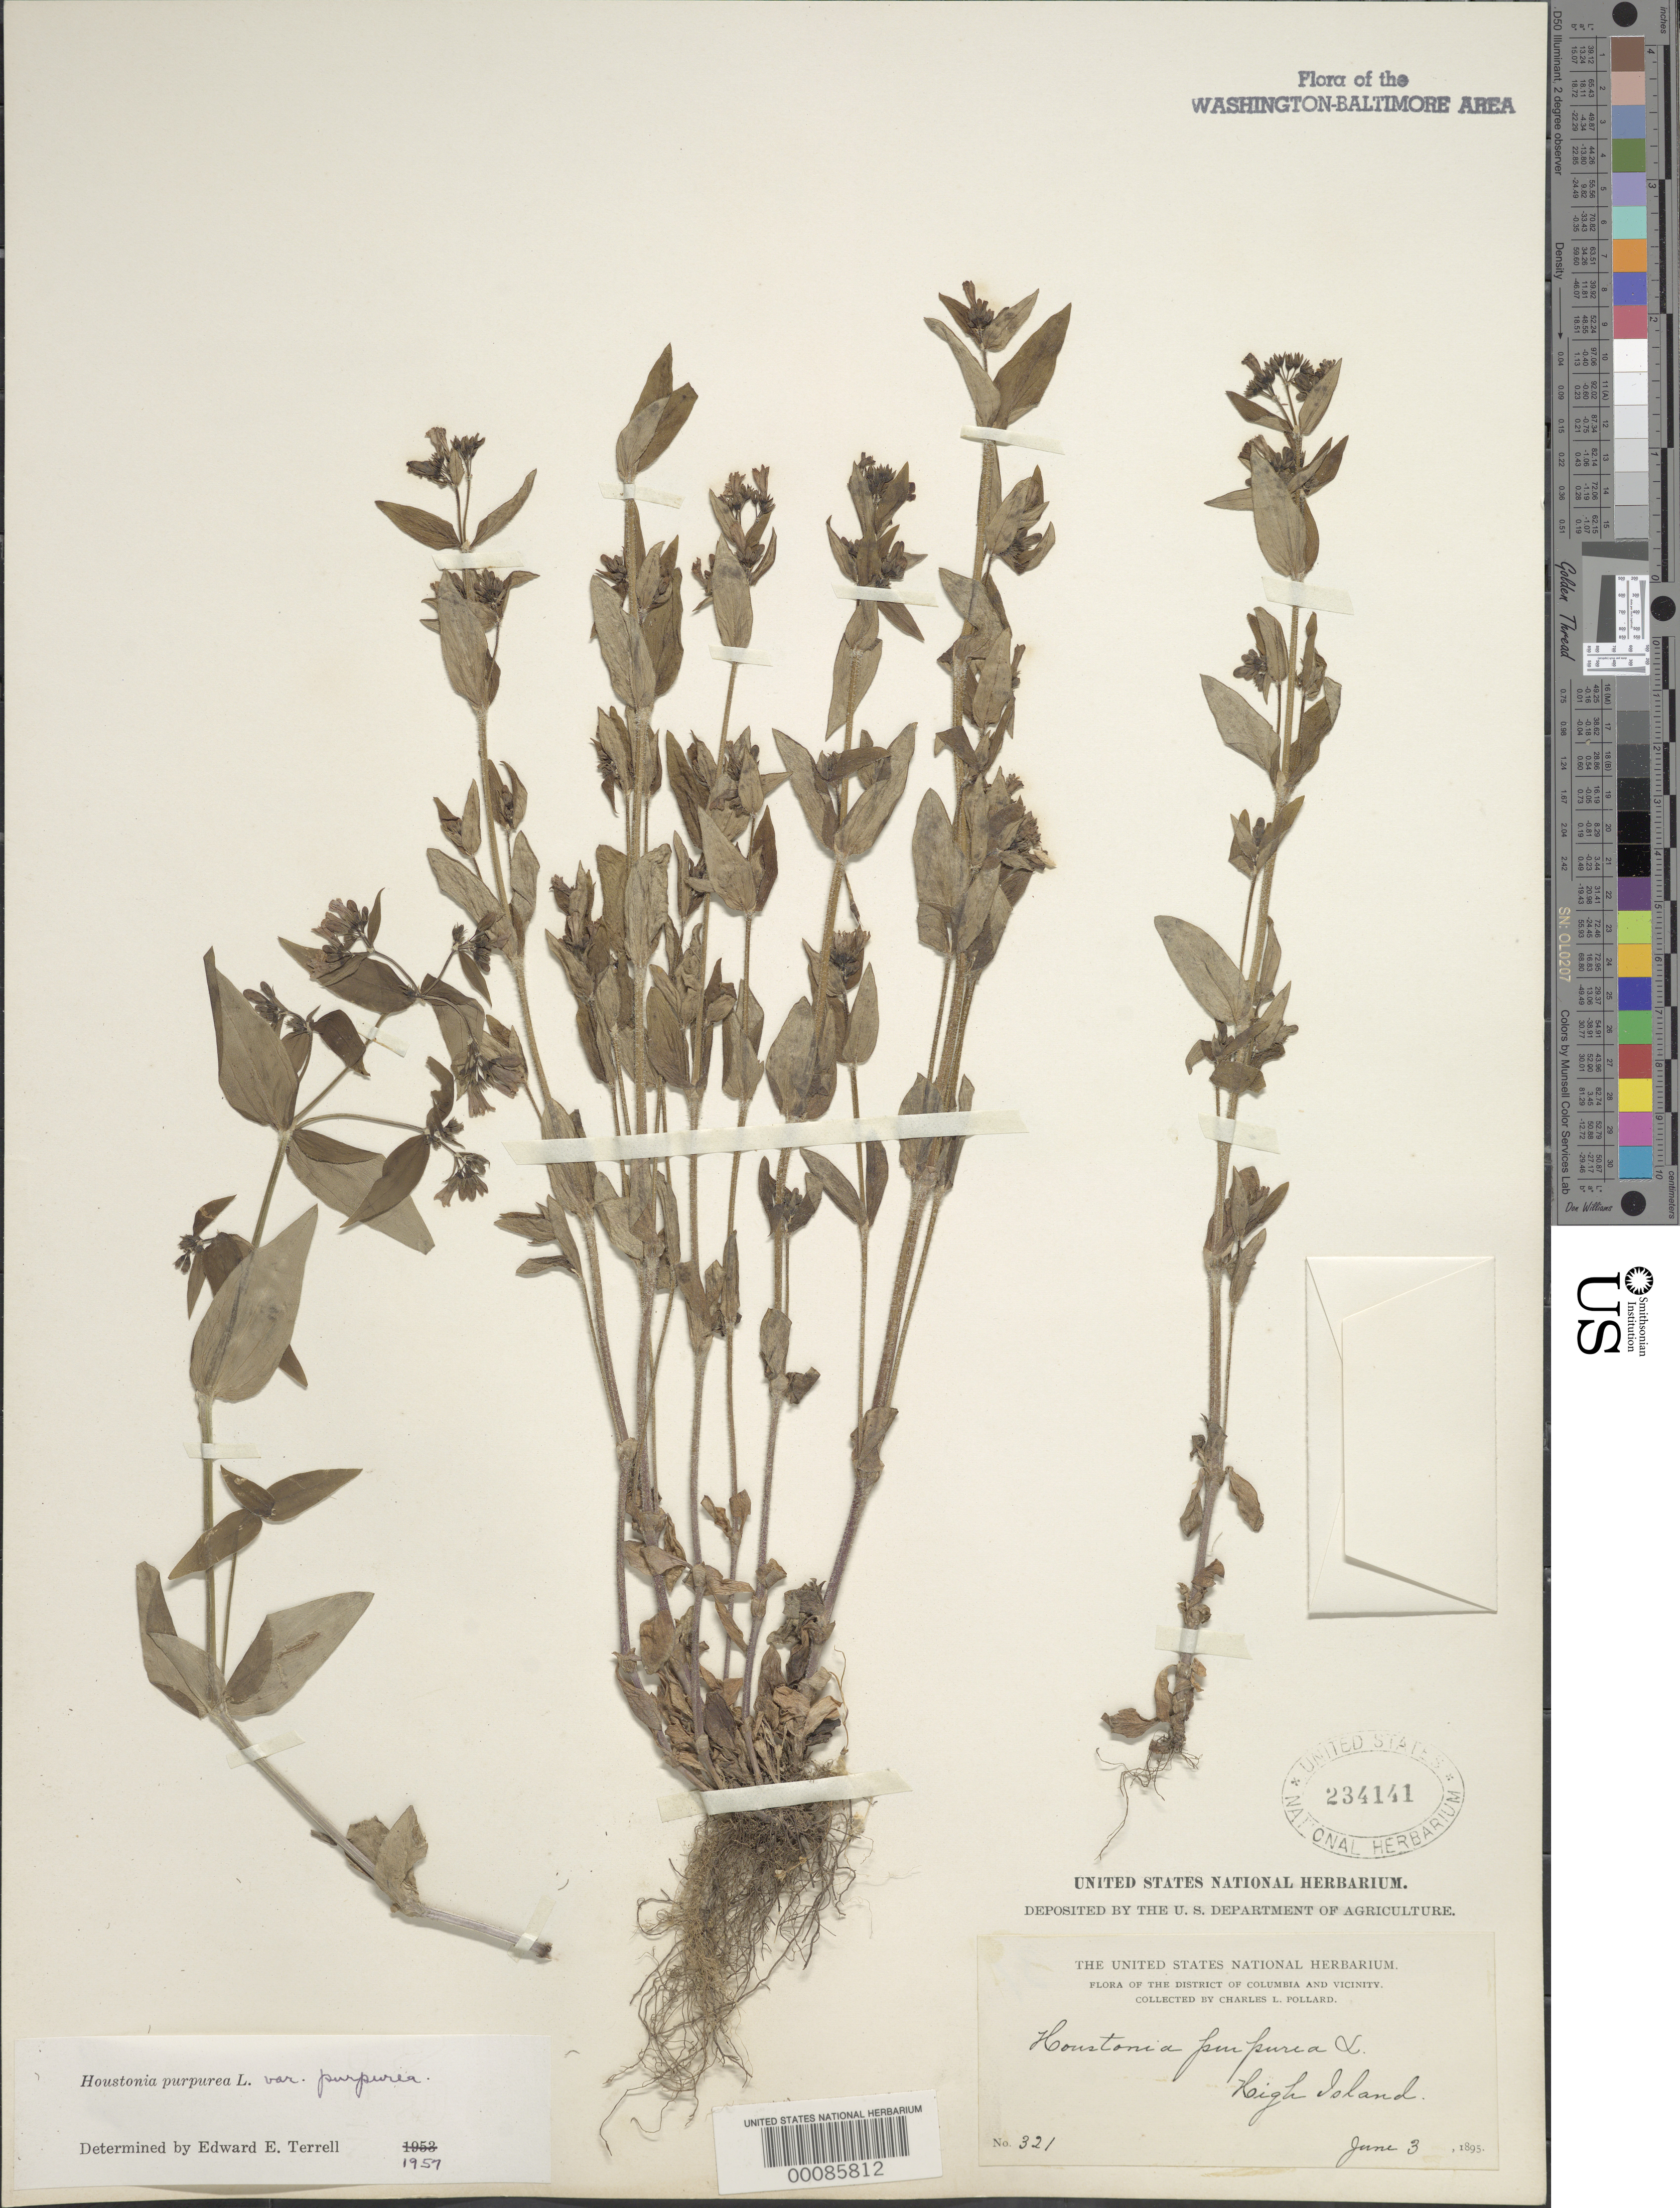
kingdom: Plantae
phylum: Tracheophyta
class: Magnoliopsida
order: Gentianales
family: Rubiaceae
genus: Houstonia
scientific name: Houstonia purpurea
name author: L.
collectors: C. L. Pollard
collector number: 321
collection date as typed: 03 Jun 1895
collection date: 1895-06-03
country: United States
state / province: Maryland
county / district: Montgomery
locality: High Island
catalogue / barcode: US 234141